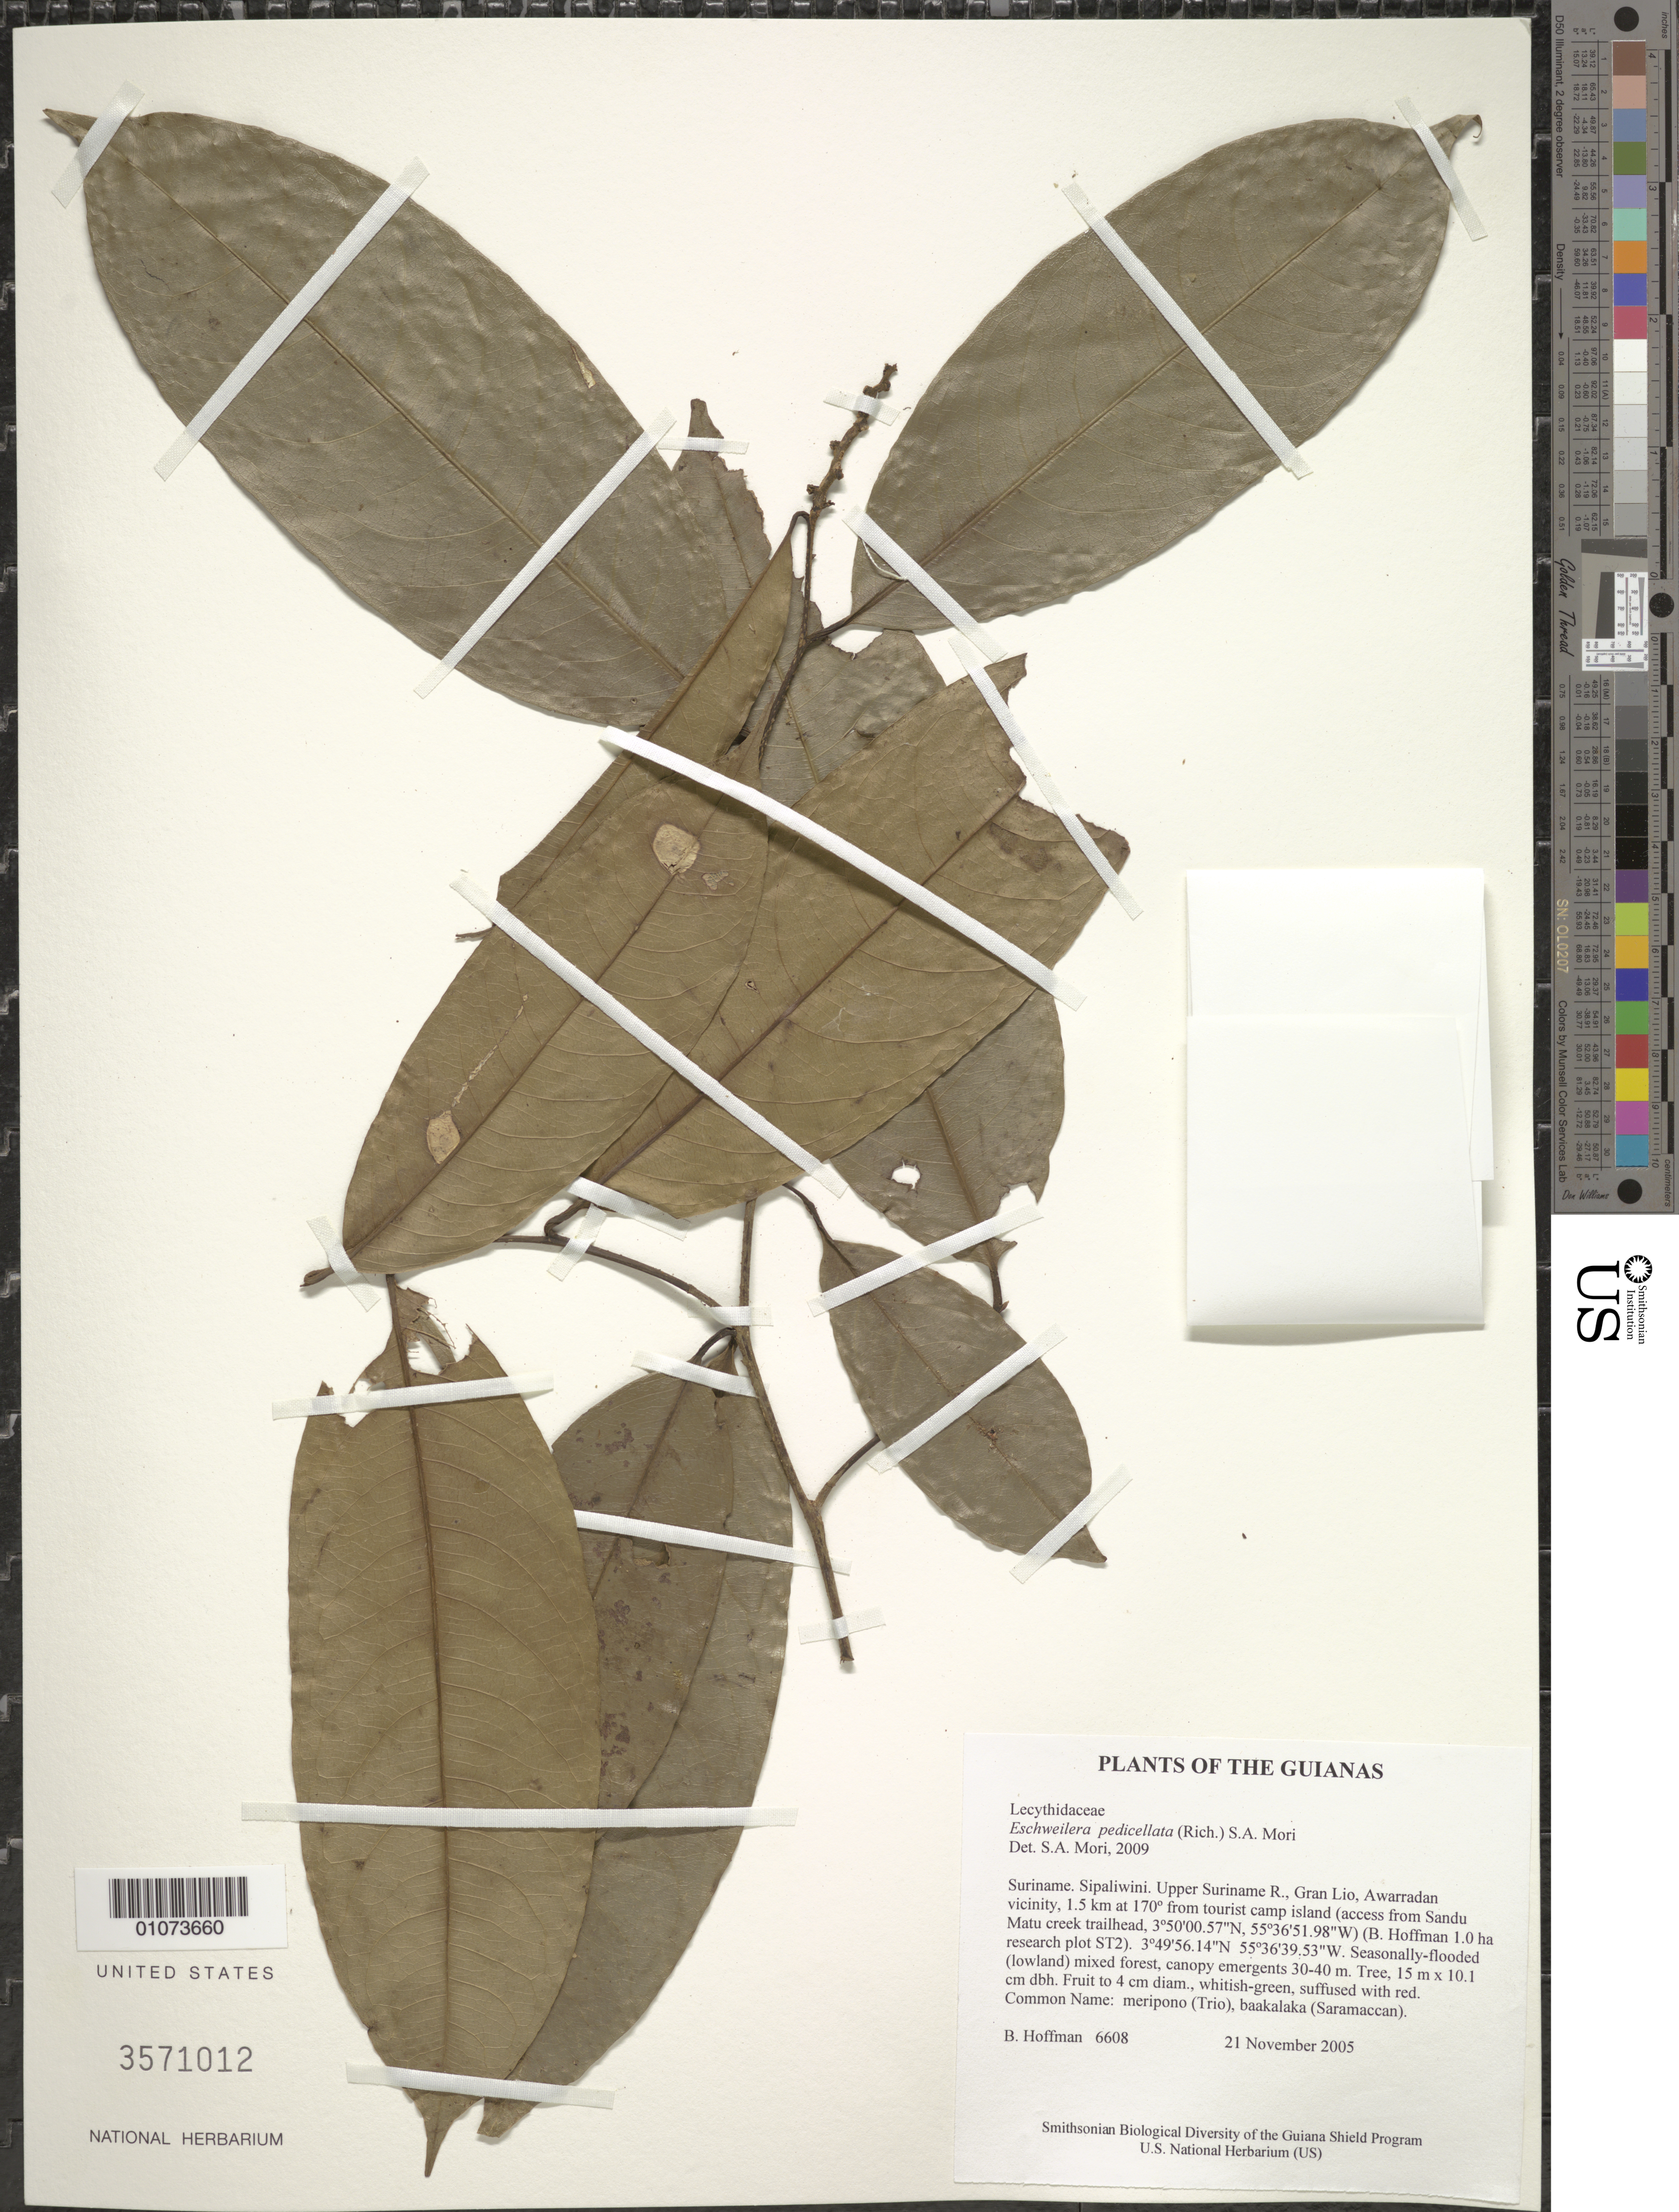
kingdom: Plantae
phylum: Tracheophyta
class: Magnoliopsida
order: Ericales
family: Lecythidaceae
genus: Eschweilera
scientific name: Eschweilera pedicellata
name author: (Rich.) S.A. Mori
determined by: Mori, Scott A.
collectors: B. Hoffman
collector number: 6608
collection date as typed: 21 November 2005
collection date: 2005-11-21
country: Suriname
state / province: Sipaliwini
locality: Upper Suriname R., Gran Lio, Awarradan vicinity, 1.5 km at 170º from tourist camp island (access from Sandu Matu creek trailhead, 3º50'00.57"N, 55º36'51.98"W) (B. Hoffman 1.0 ha research plot ST2)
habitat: Seasonally-flooded (lowland) mixed forest, canopy emergents 30-40 m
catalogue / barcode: US 3571012